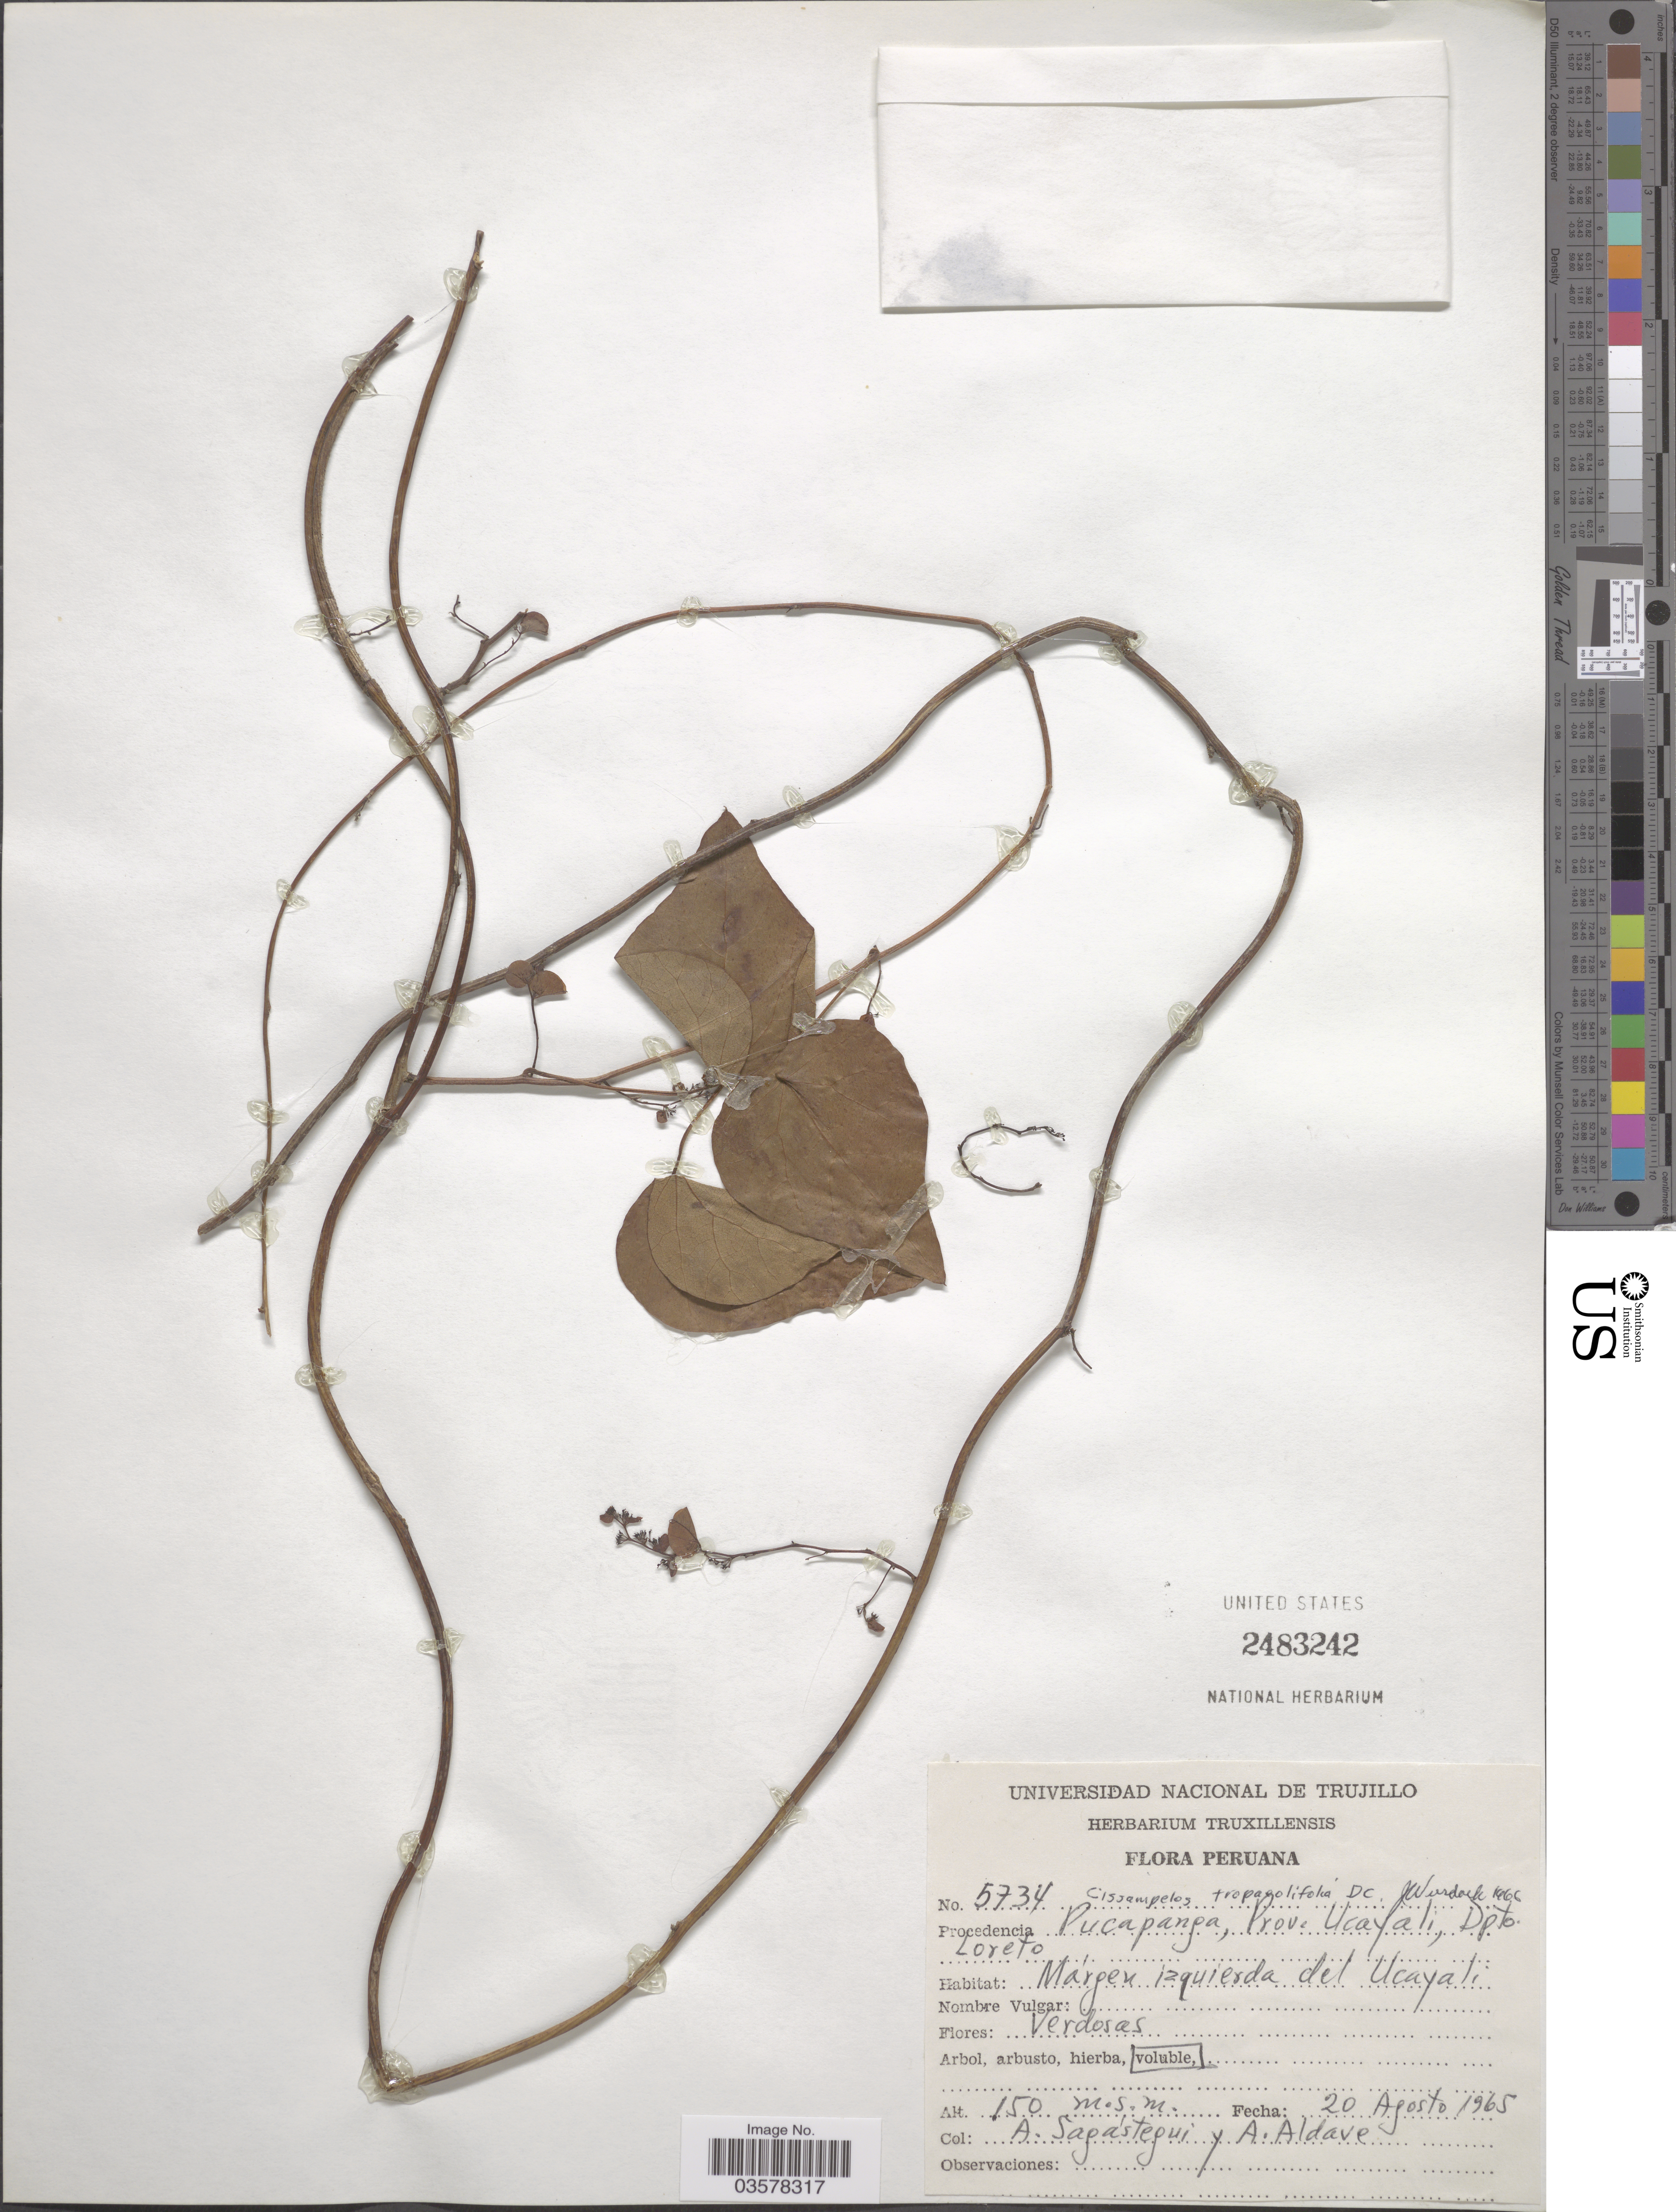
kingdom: Plantae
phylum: Tracheophyta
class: Magnoliopsida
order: Ranunculales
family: Menispermaceae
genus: Cissampelos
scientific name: Cissampelos tropaeolifolia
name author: DC.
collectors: A. Sagastegui & A. Aldave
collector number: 5734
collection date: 1965-08-20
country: Peru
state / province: Loreto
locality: Procedencia Pucapanga, Prov. Ucayali, Dpto. Loreto. Márgen izquierda del Ucayali.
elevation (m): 150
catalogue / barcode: US 2483242